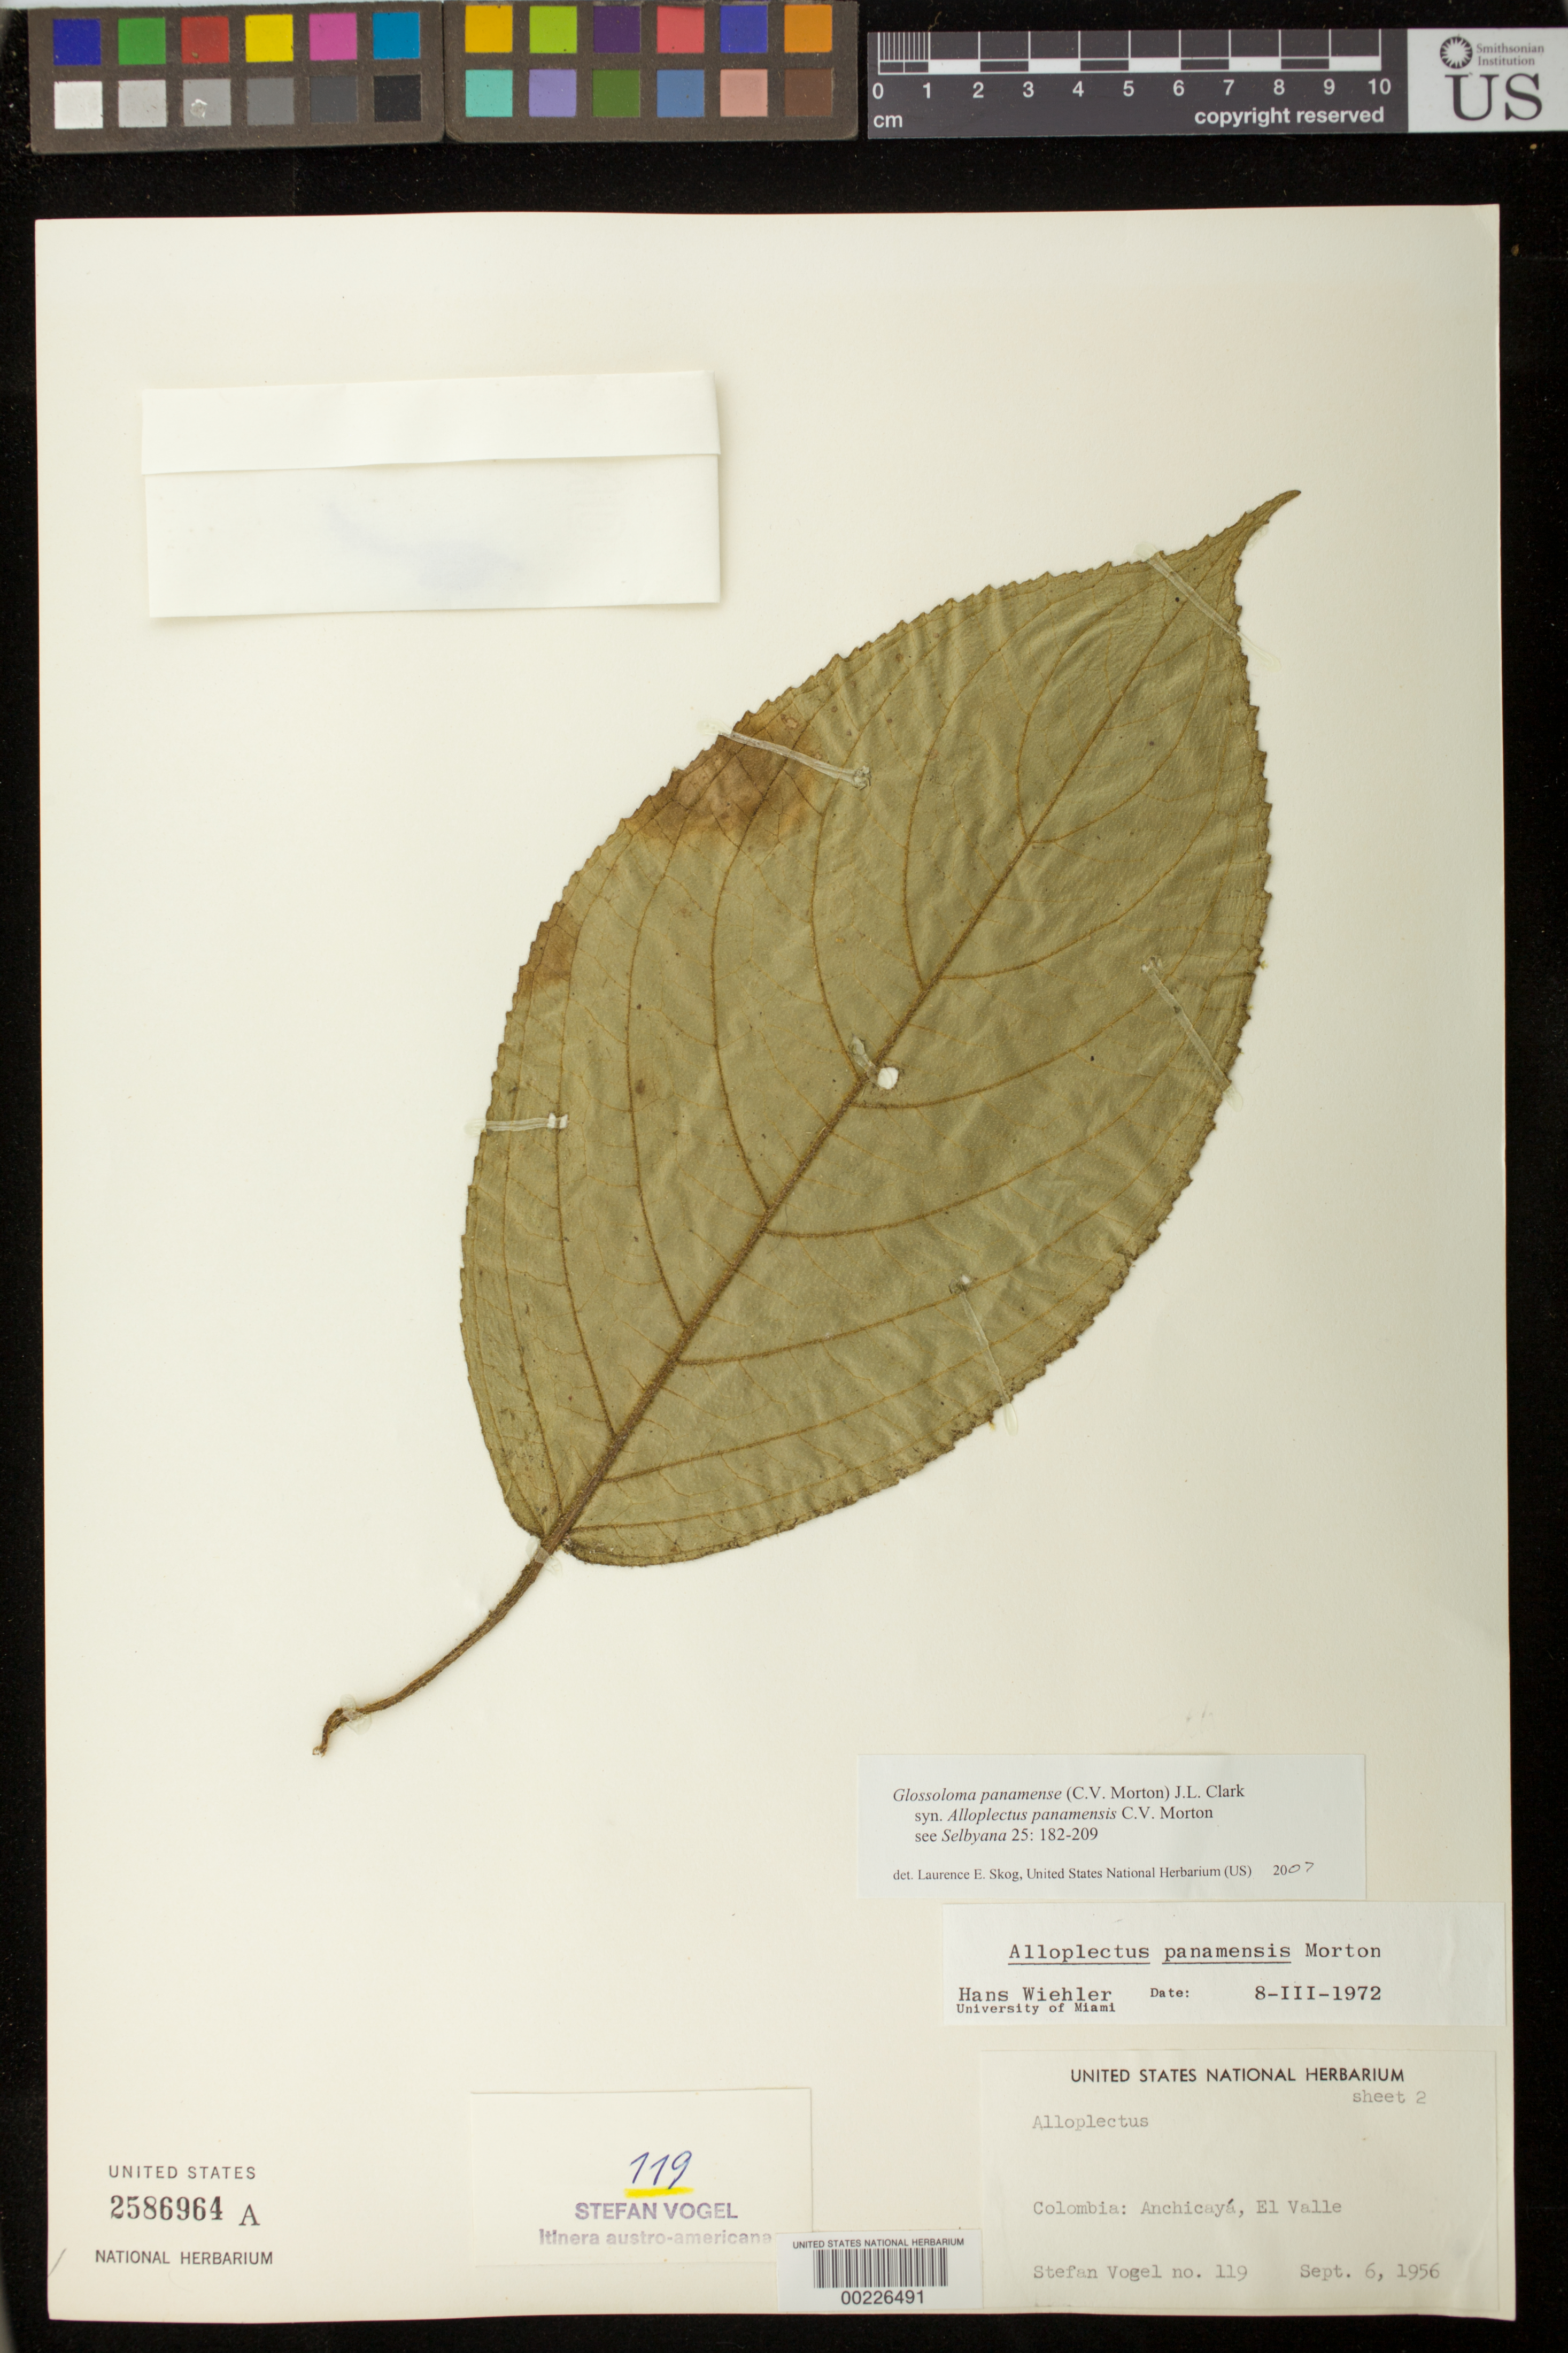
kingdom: Plantae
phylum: Tracheophyta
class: Magnoliopsida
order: Lamiales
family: Gesneriaceae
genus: Glossoloma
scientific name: Glossoloma panamense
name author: (C.V. Morton) J.L. Clark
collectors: S. Vogel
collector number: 119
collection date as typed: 06 Sep 1956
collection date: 1956-09-06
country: Colombia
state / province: Valle del Cauca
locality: Cordillera Occidental by Anchicaya, between Buenaventura & Cali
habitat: Moist rainforest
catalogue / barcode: US 2586964A